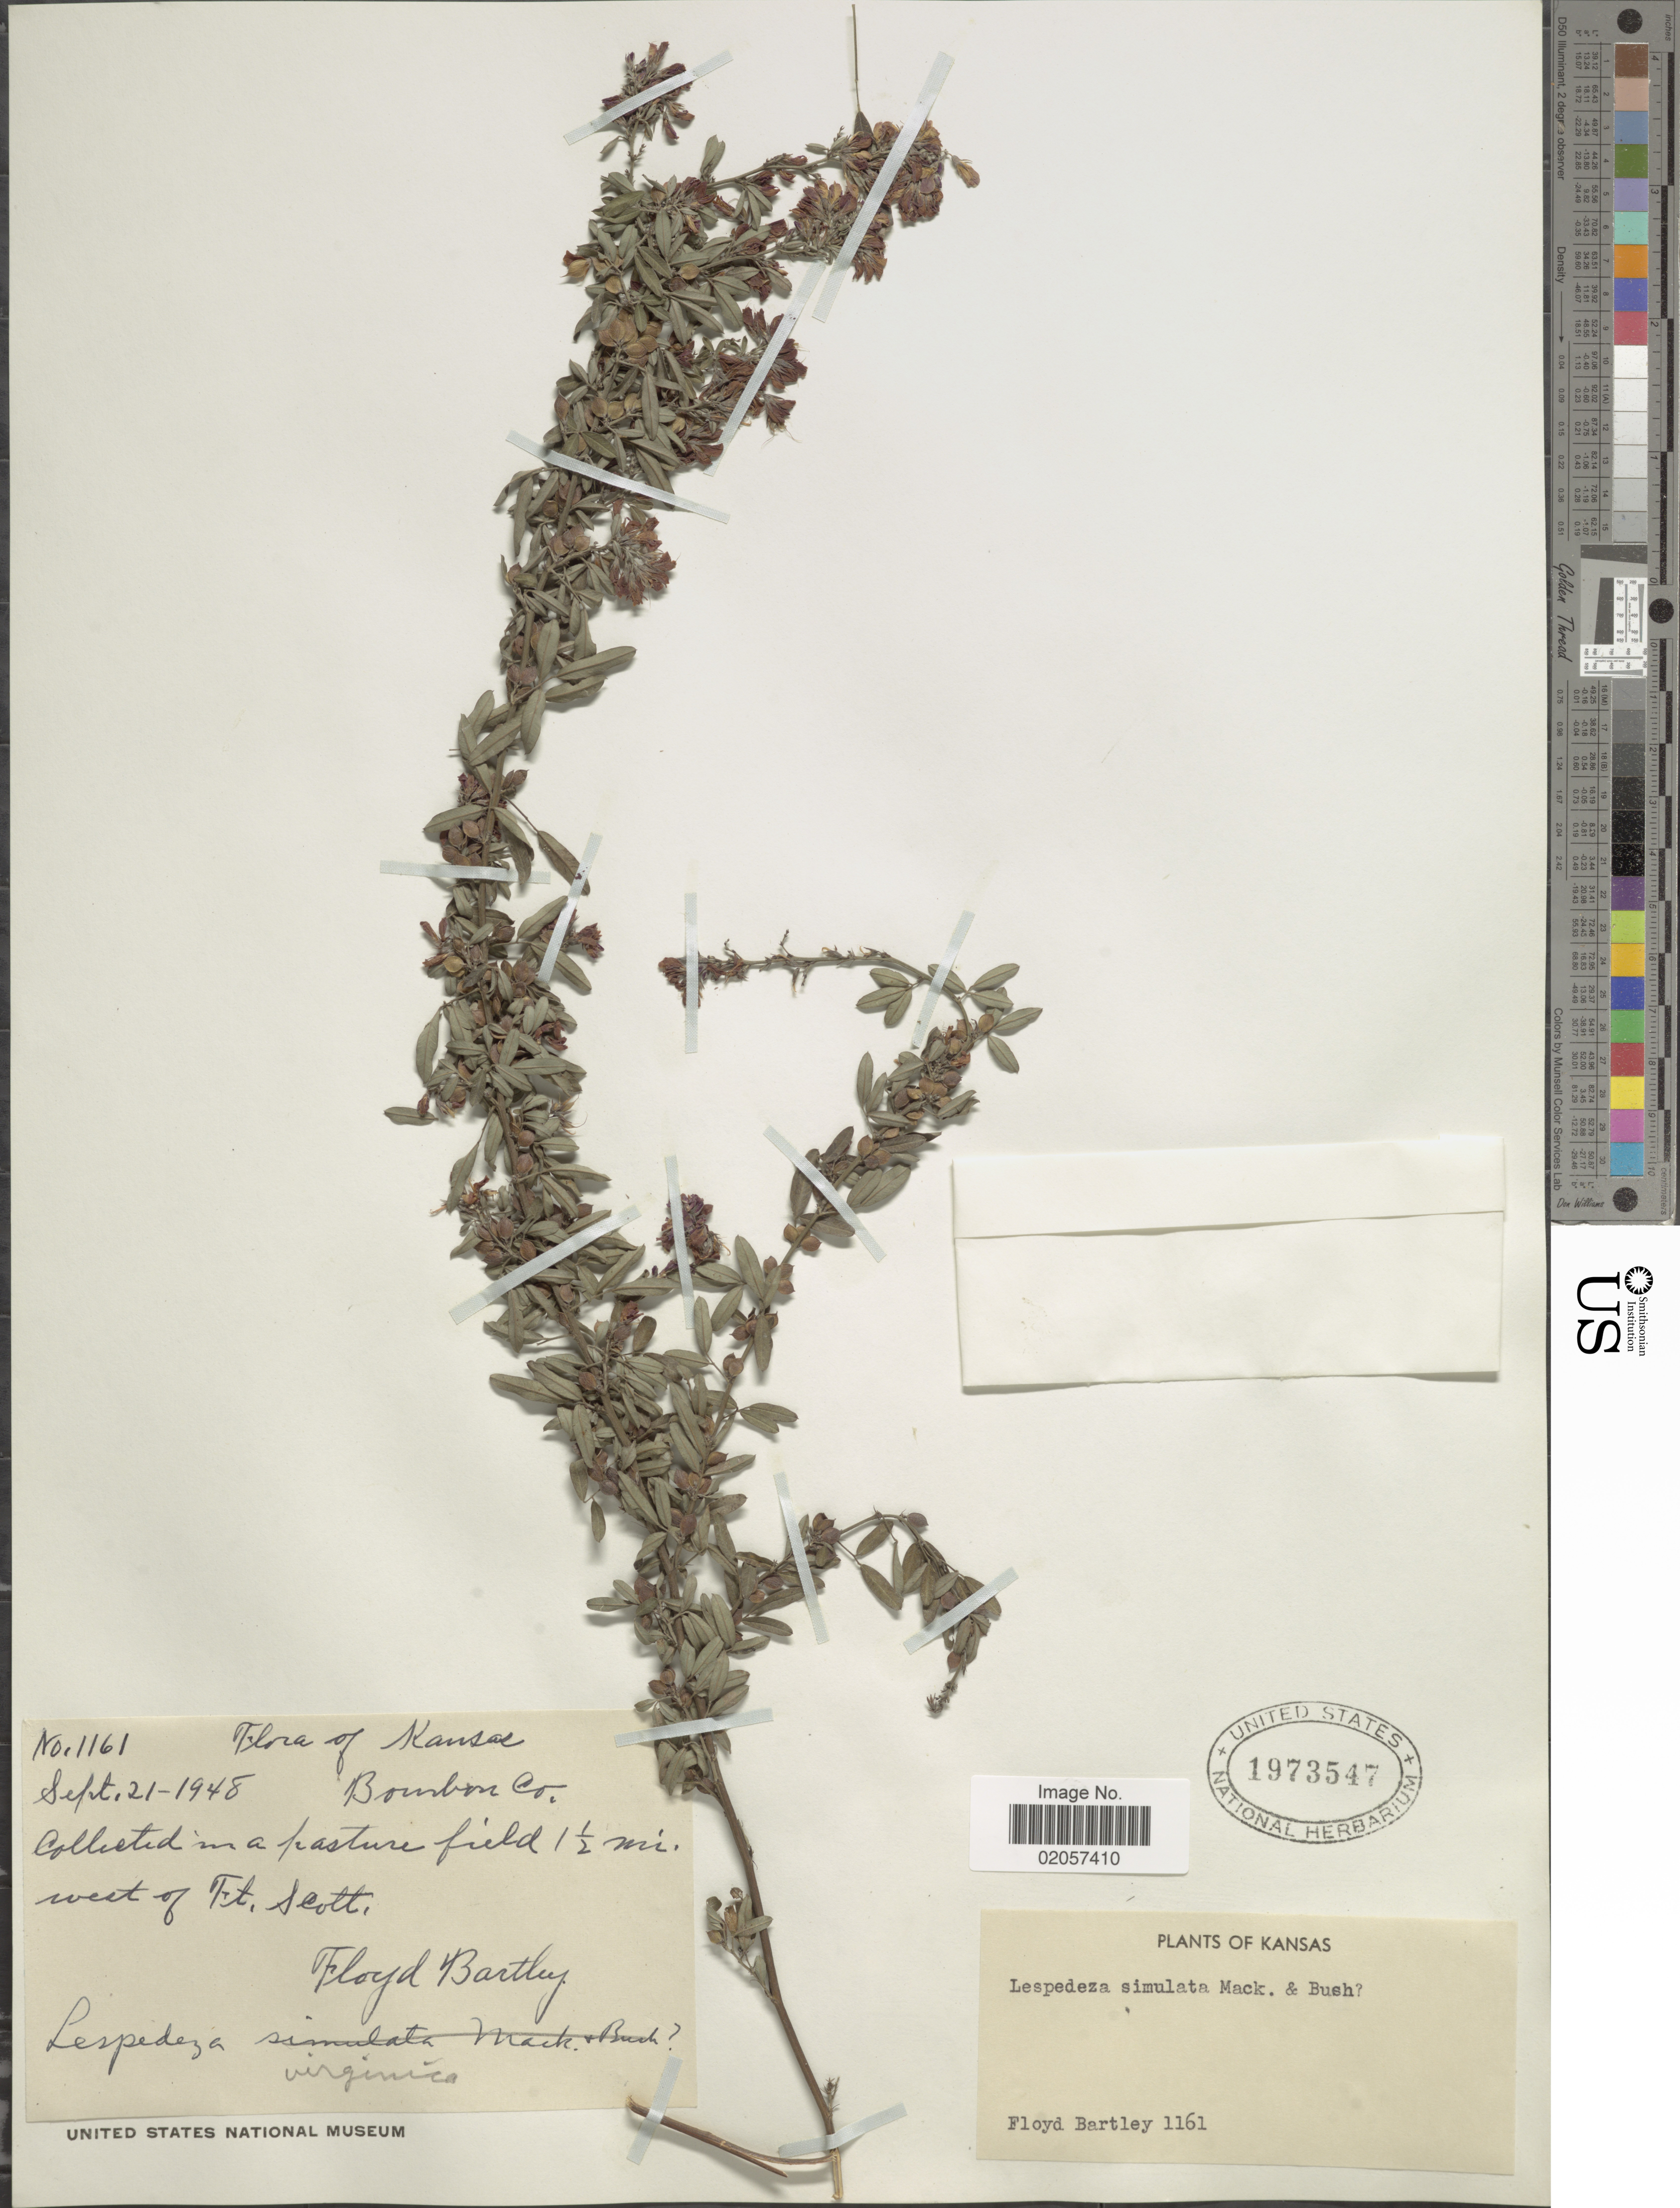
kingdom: Plantae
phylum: Tracheophyta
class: Magnoliopsida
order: Fabales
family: Fabaceae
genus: Lespedeza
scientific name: Lespedeza virginica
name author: (L.) Britton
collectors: F. Bartley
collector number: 1161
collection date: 1948-09-21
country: United States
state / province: Kansas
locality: Kansas, Bourbon Co. In a pasture field 1½ mi. west of Ft. Scott.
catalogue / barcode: US 1973547